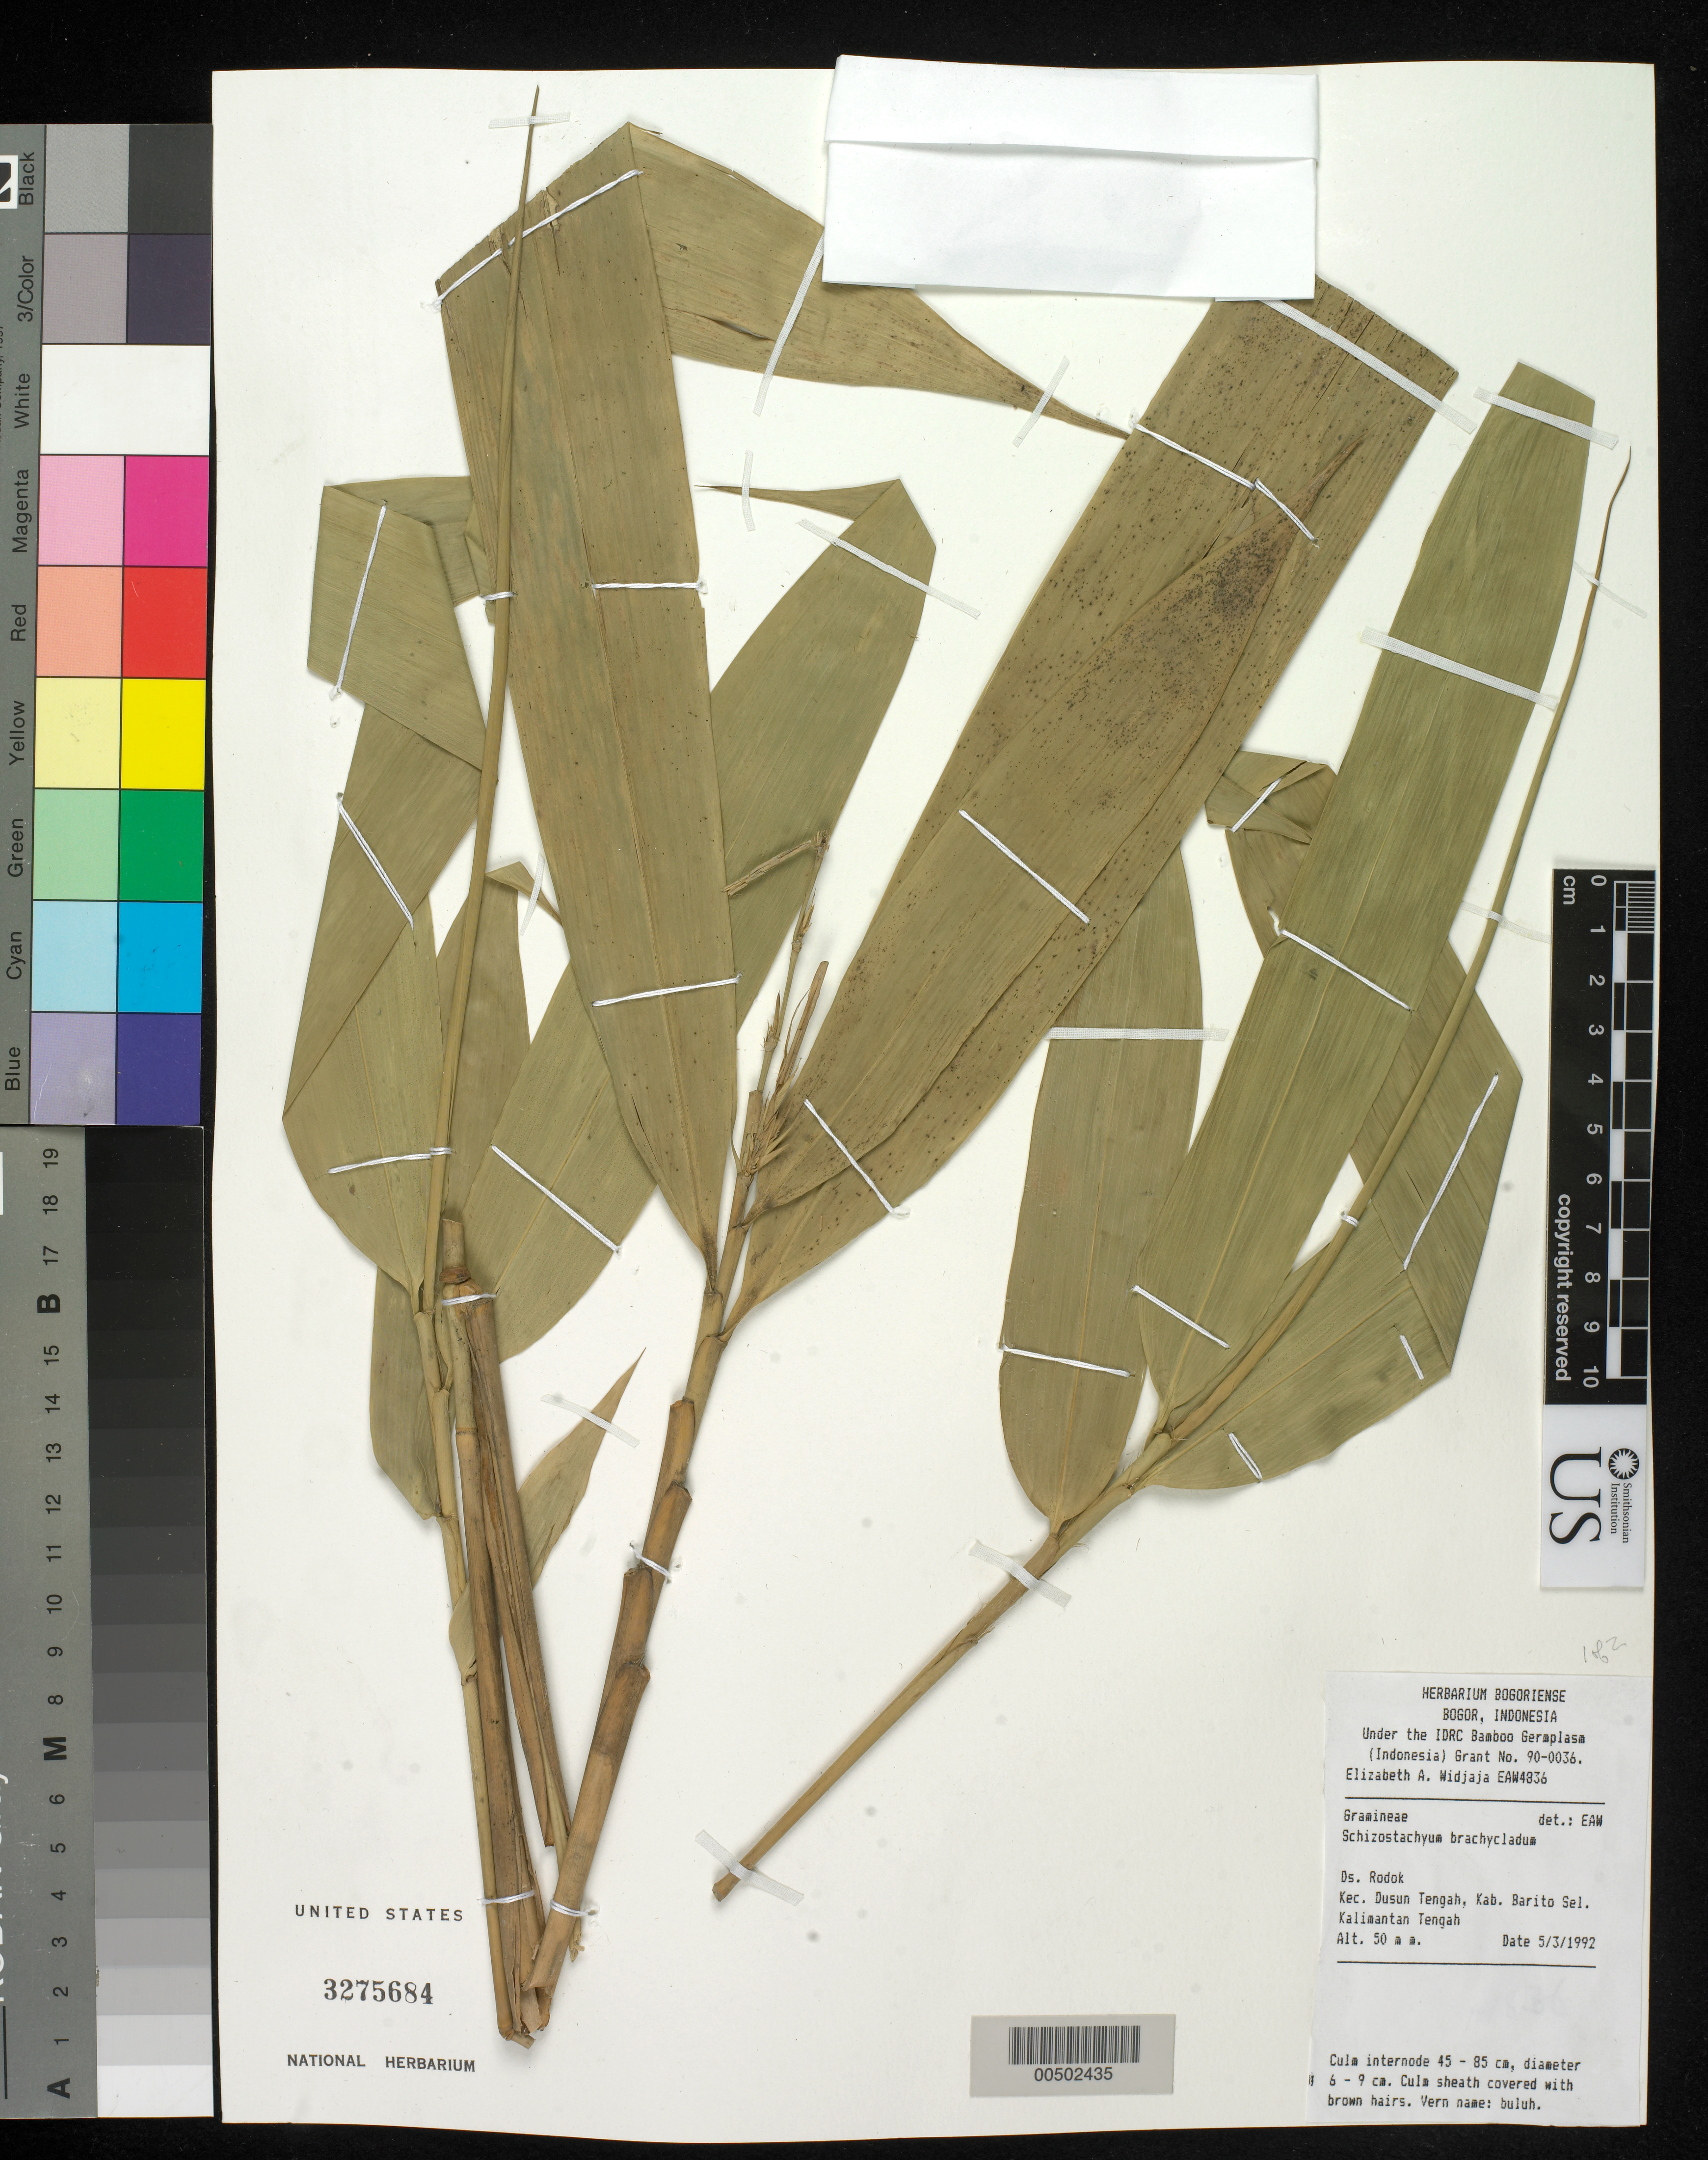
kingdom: Plantae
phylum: Tracheophyta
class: Liliopsida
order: Poales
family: Poaceae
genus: Schizostachyum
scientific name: Schizostachyum brachycladum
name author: (Kurz ex Munro) Kurz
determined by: Widjaja, E. A.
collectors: E. A. Widjaja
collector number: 4836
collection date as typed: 05 Mar 1992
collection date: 1992-03-05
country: Indonesia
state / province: Kalimantan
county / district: Kalimantan Tengah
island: Borneo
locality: Ds. Rodok, Kec. Dusun Tengah, Kab. Barito Sel.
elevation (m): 50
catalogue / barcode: US 3275684